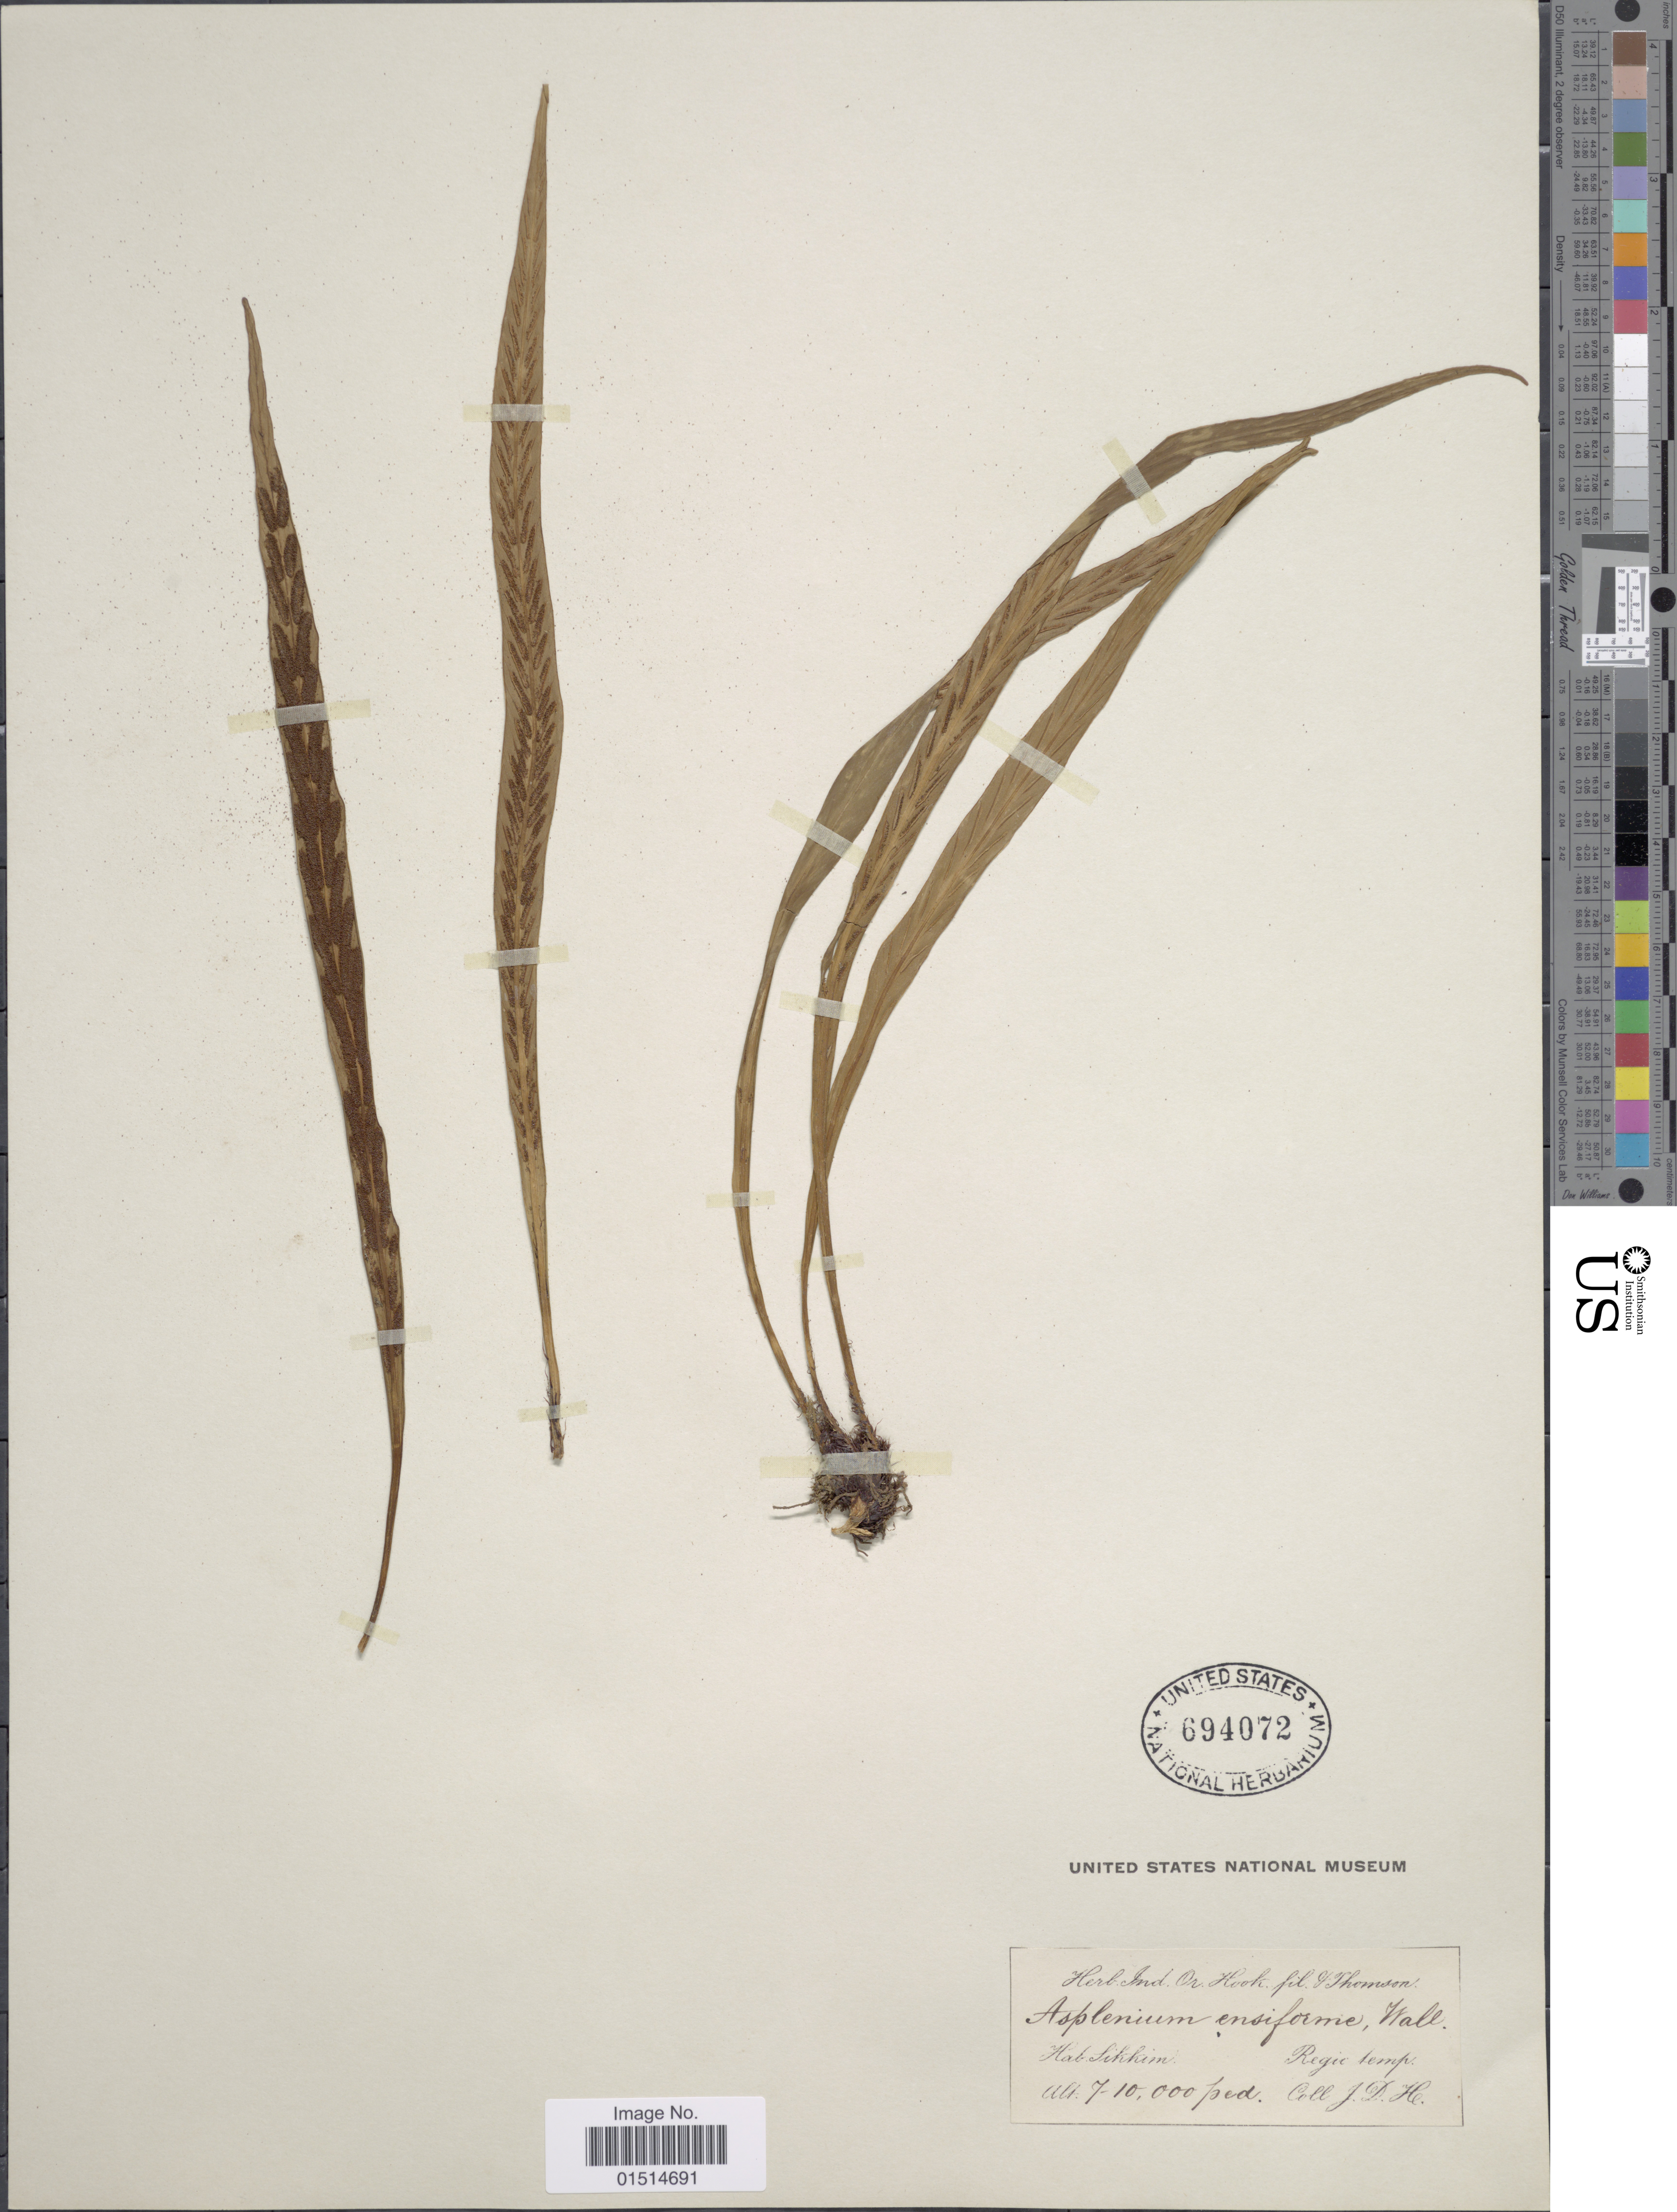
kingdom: Plantae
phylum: Tracheophyta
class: Polypodiopsida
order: Polypodiales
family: Aspleniaceae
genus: Asplenium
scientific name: Asplenium ensiforme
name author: Wall. ex Hook. & Grev.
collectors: J. D. Hooker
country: India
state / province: Sikkim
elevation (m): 2134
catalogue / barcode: US 694072